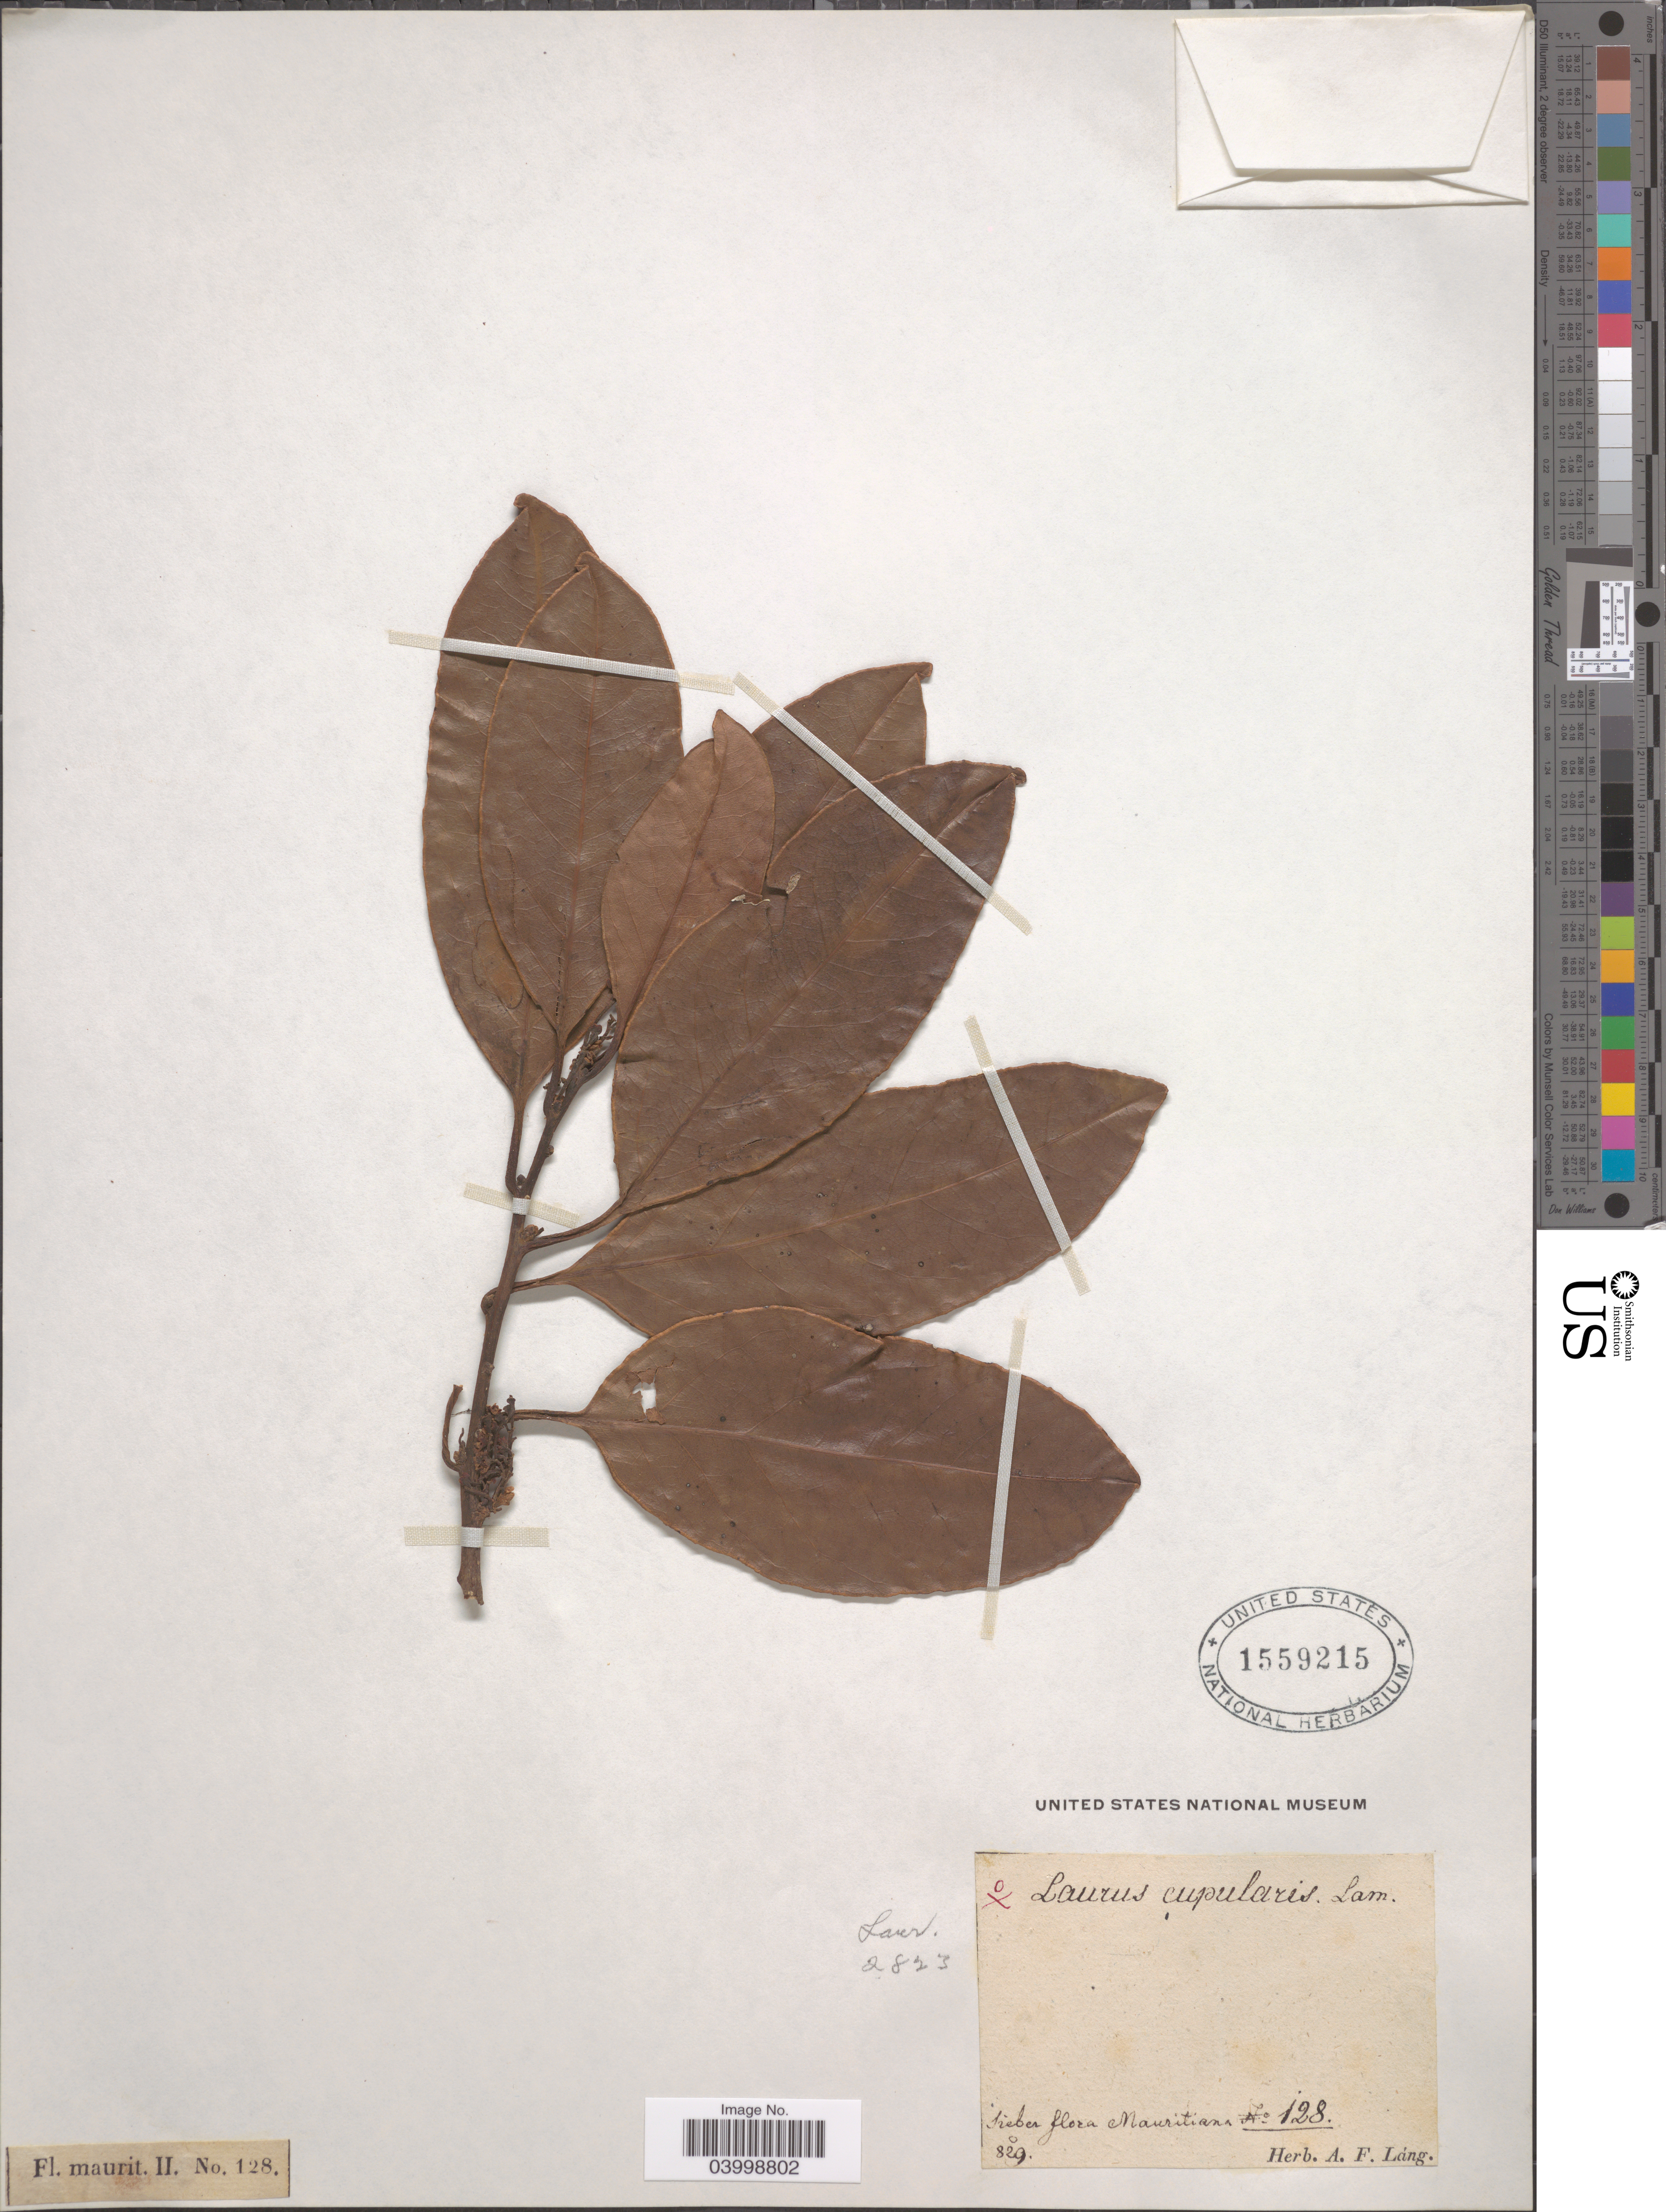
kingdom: Plantae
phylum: Tracheophyta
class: Magnoliopsida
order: Laurales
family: Lauraceae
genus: Laurus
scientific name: Laurus cupularis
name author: Lam.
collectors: Ex herb. A. F. Lang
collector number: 128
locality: Sieber Mauritiana.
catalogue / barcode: US 1559215